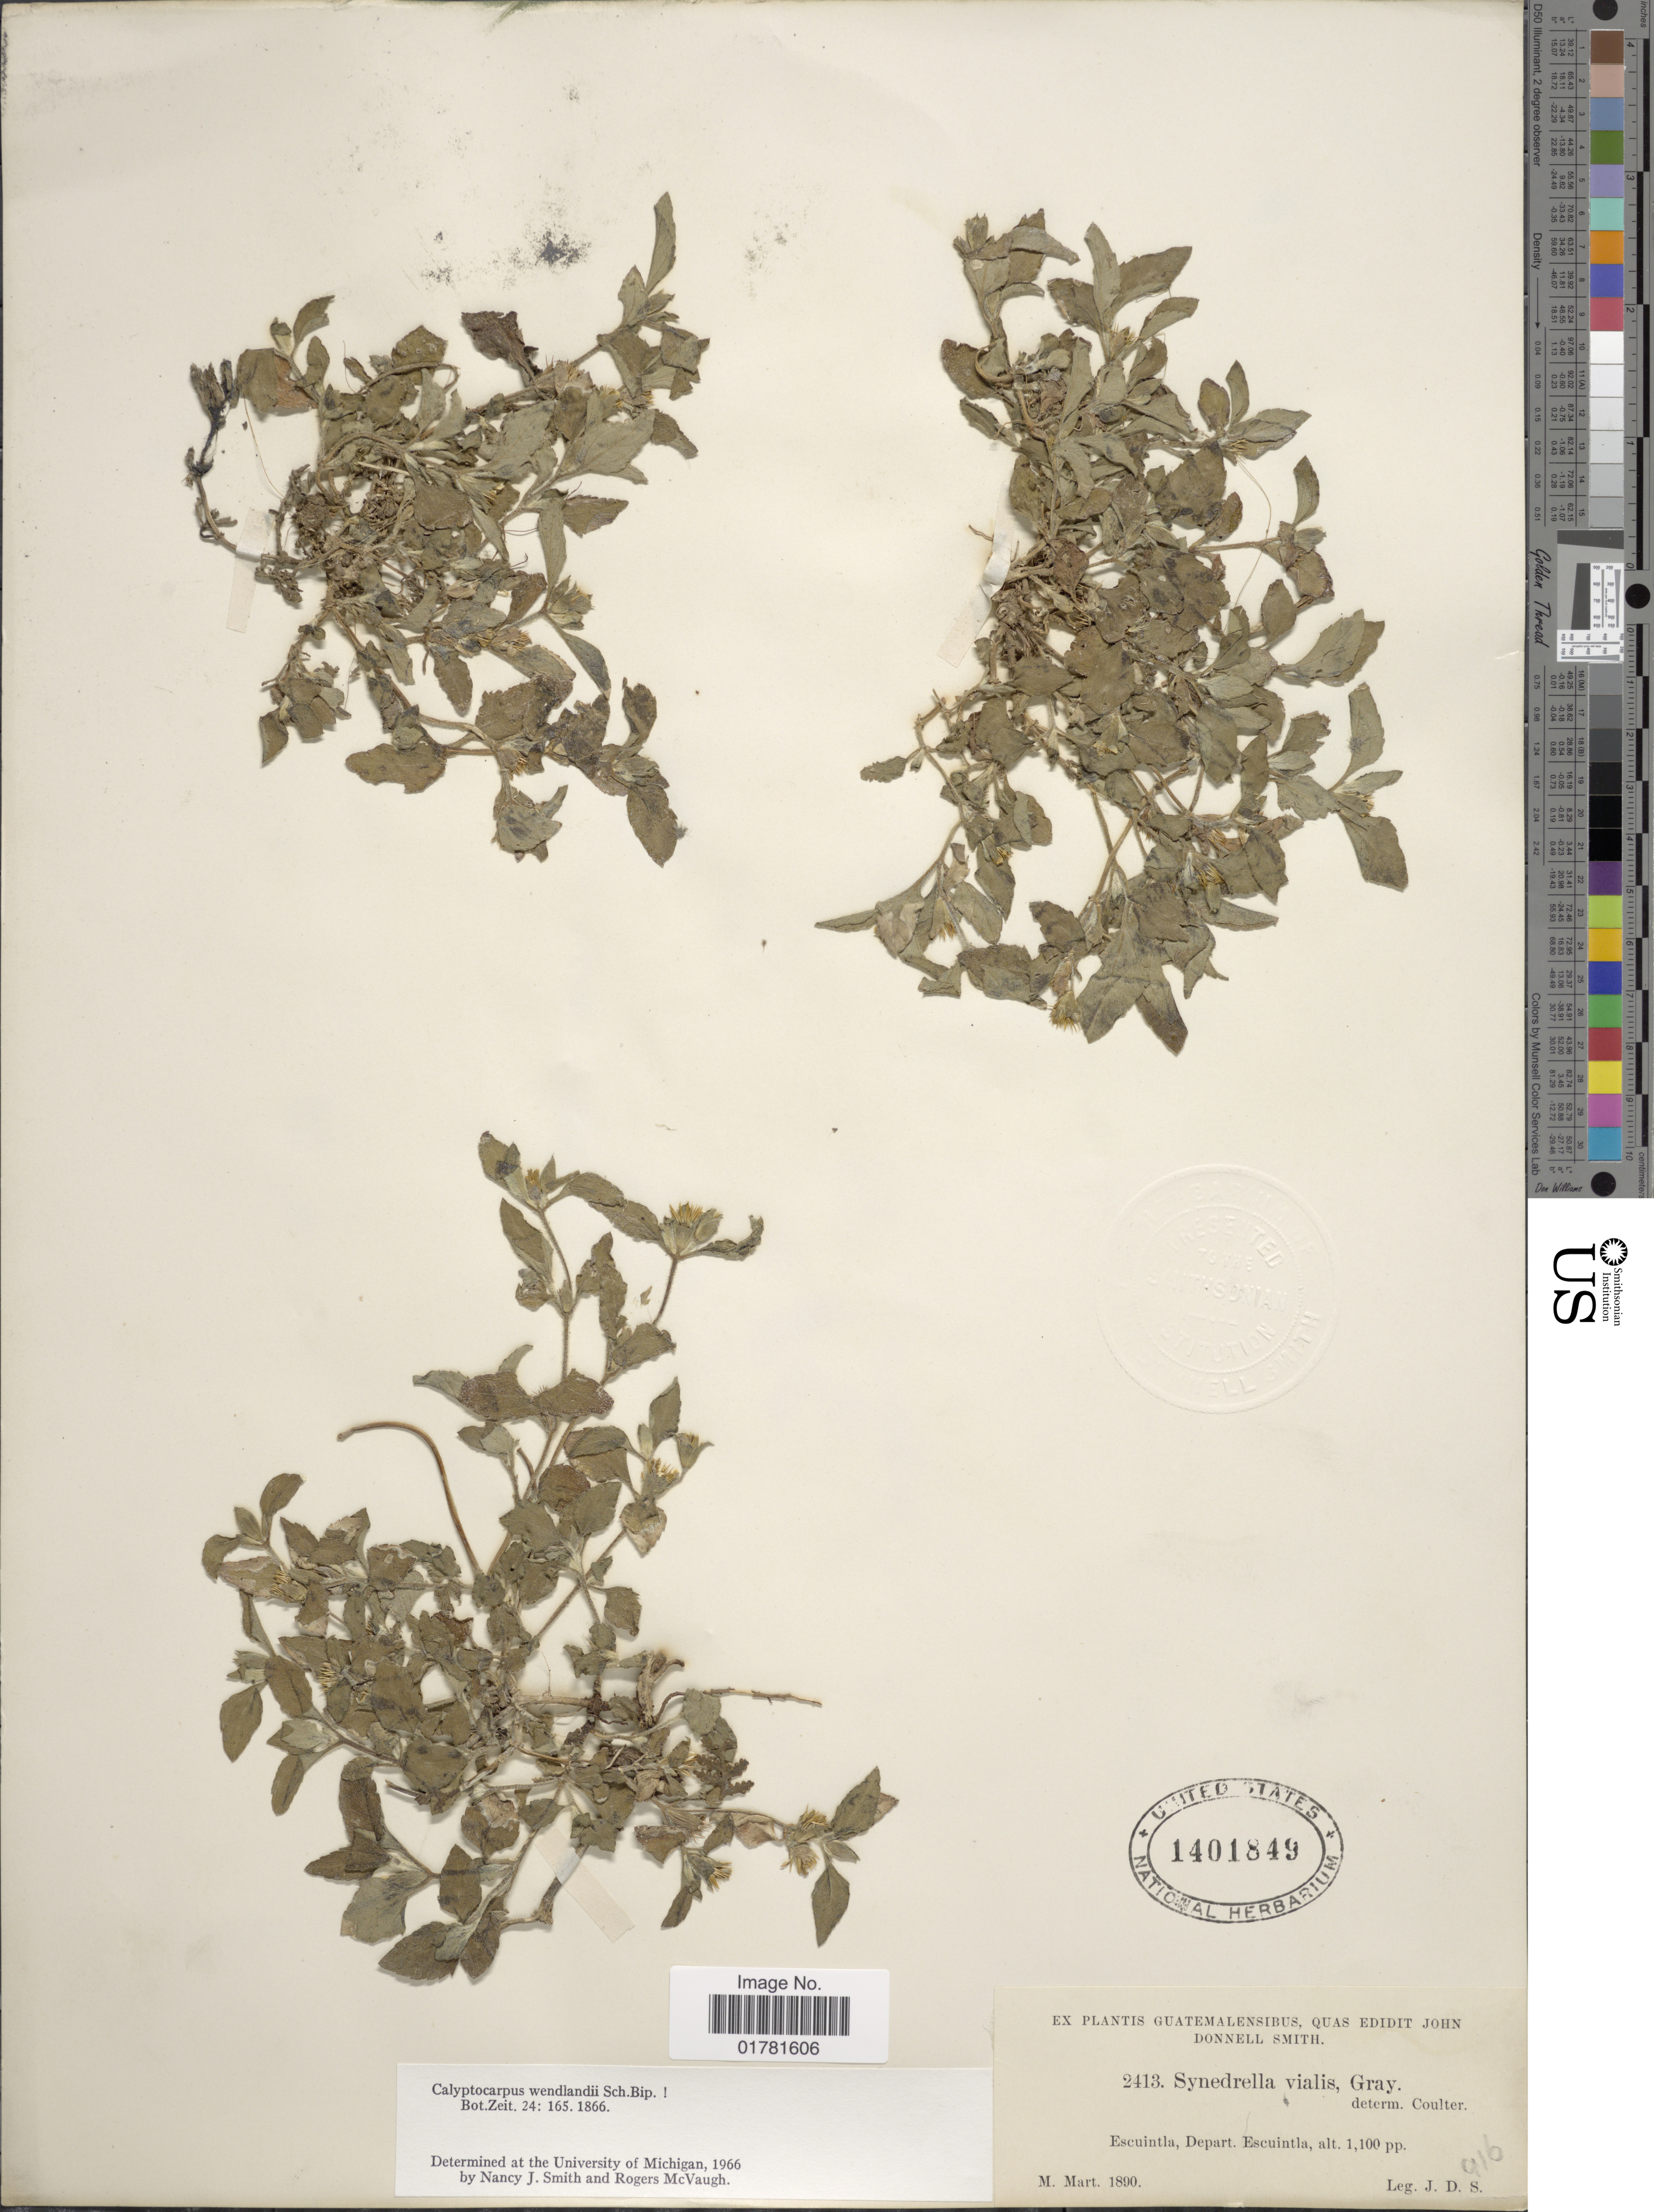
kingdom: Plantae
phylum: Tracheophyta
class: Magnoliopsida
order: Asterales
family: Asteraceae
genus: Calyptocarpus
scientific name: Calyptocarpus wendlandii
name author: Sch. Bip.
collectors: J. Donnell Smith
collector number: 2413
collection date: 1890-03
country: Guatemala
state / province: Escuintla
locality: Escuintla, Depart. Escuintla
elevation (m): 335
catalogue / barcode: US 1401849